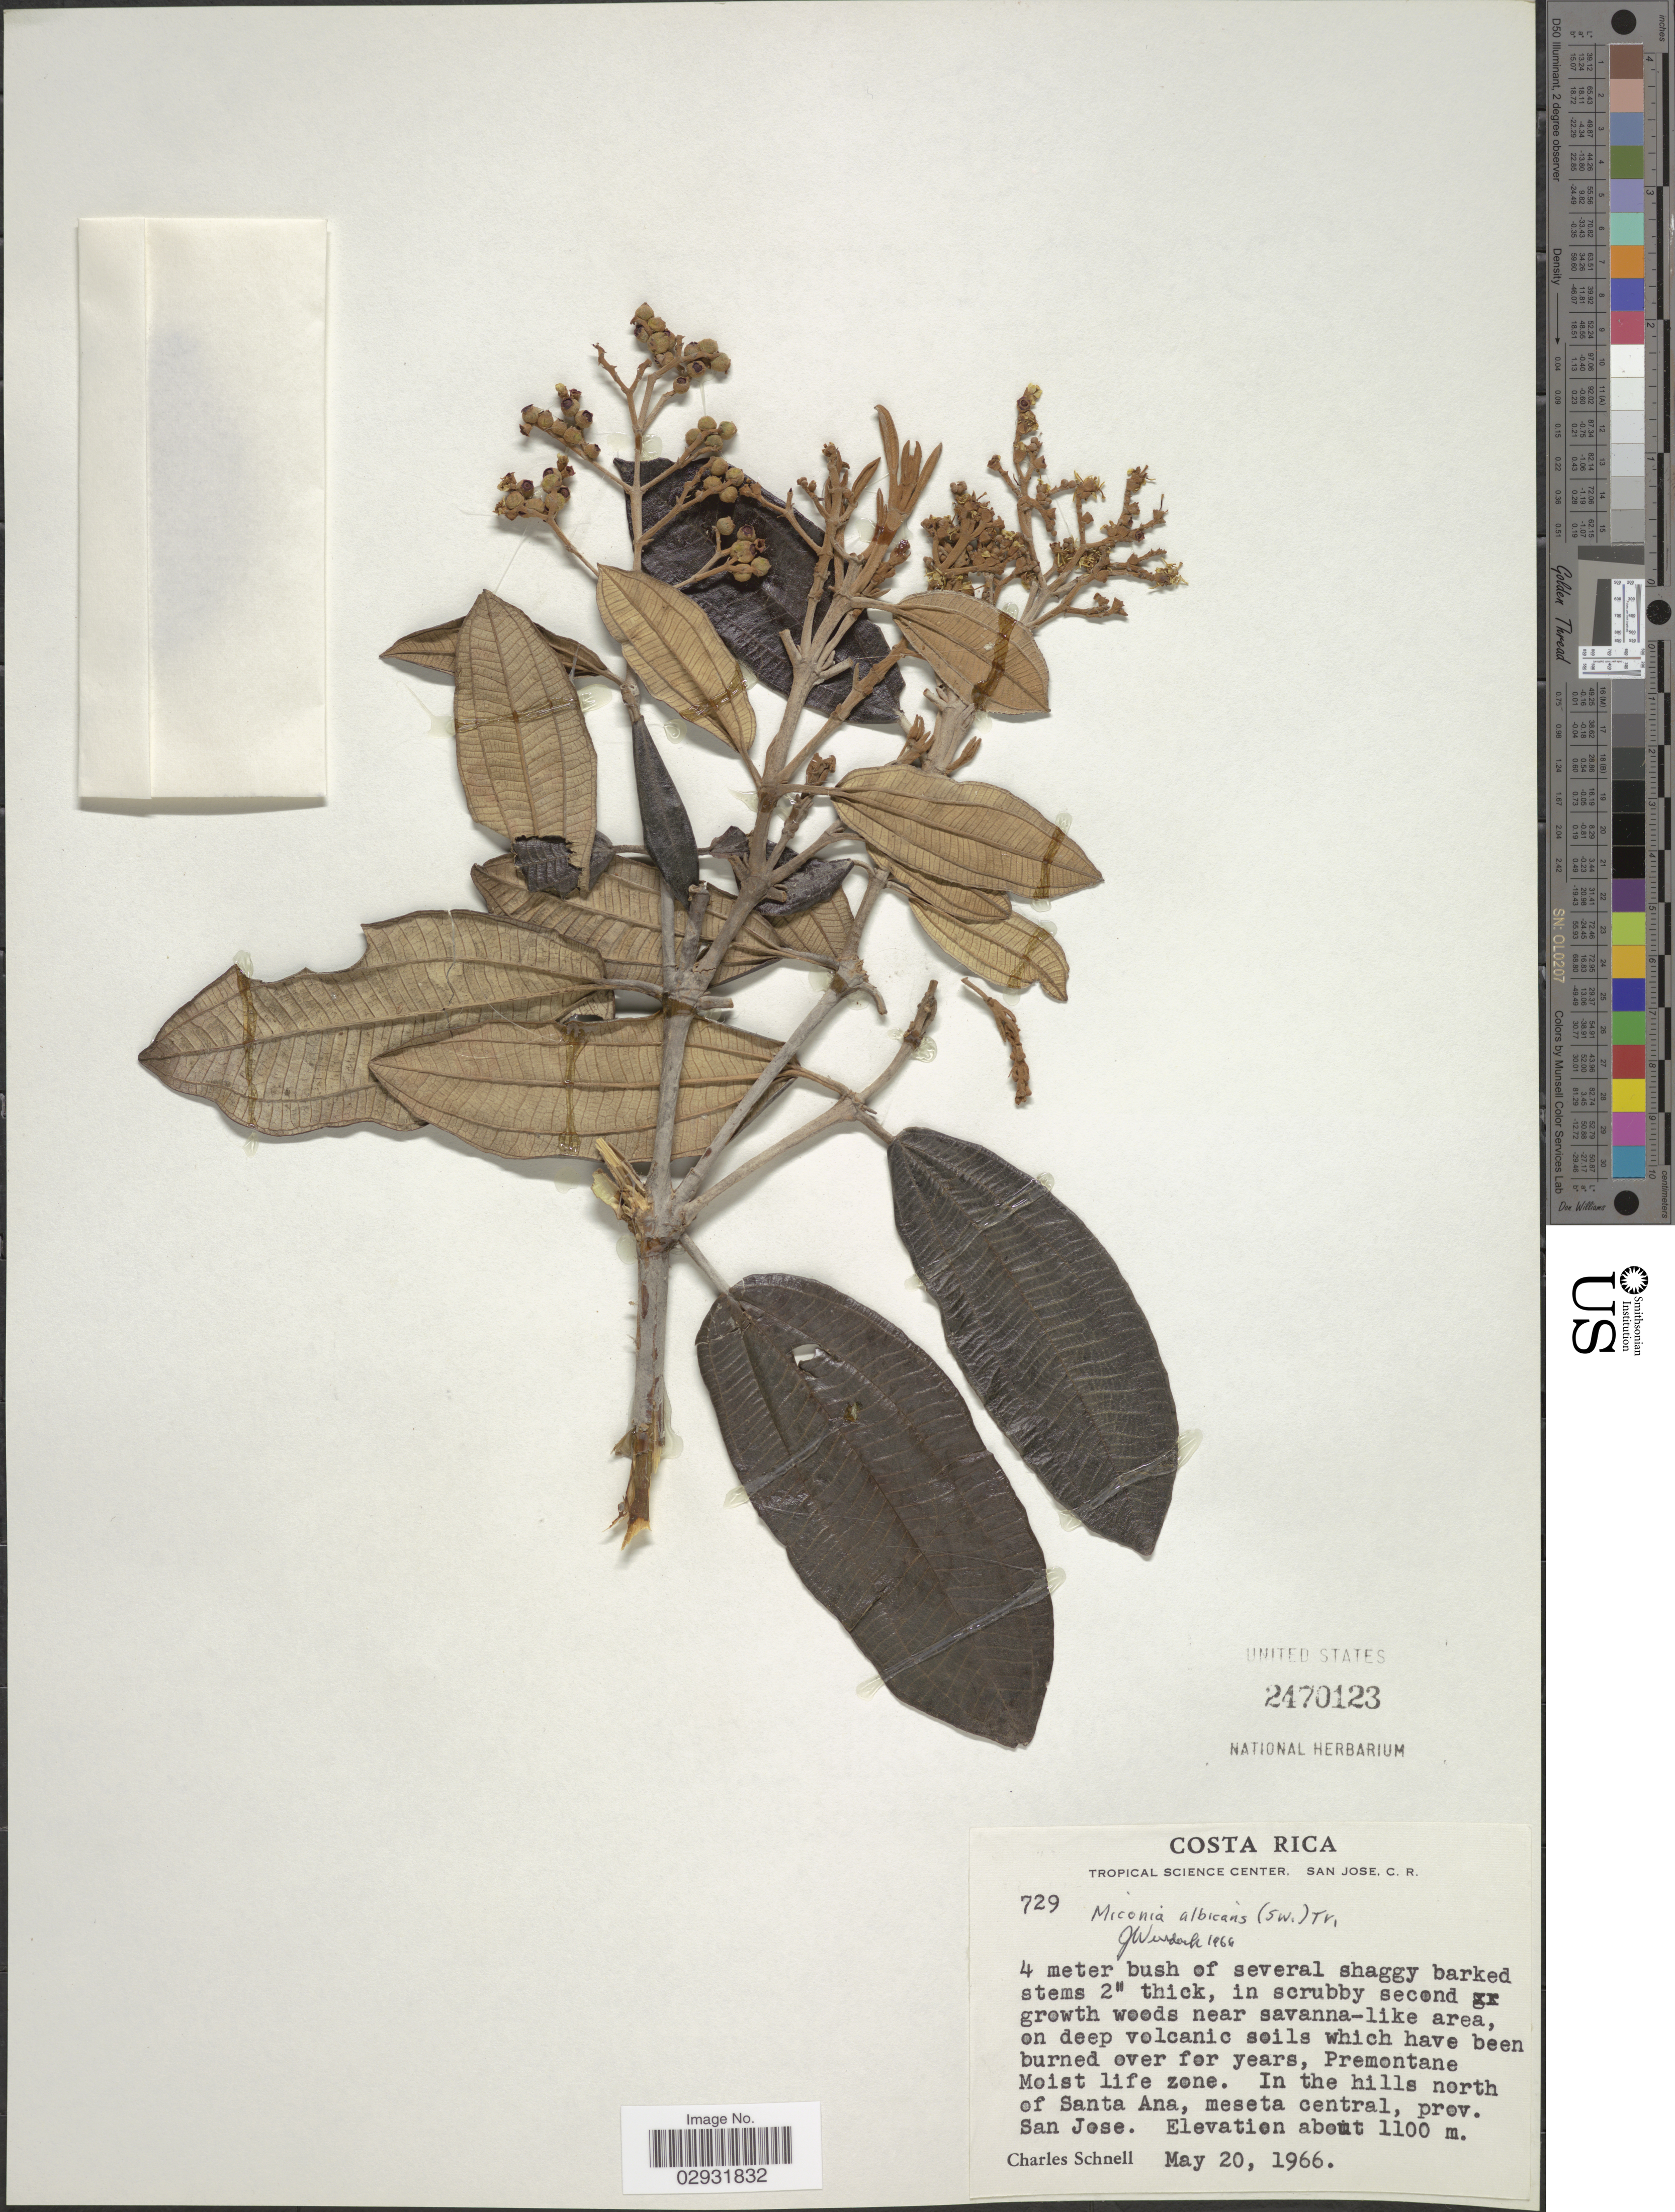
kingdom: Plantae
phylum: Tracheophyta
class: Magnoliopsida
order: Myrtales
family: Melastomataceae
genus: Miconia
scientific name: Miconia albicans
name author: (Sw.) Steud.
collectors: C. Schnell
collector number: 729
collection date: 1966-05-20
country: Costa Rica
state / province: San José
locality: In the hills north of Santa Ana, meseta central, prov. San Jose.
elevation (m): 1100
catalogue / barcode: US 2470123